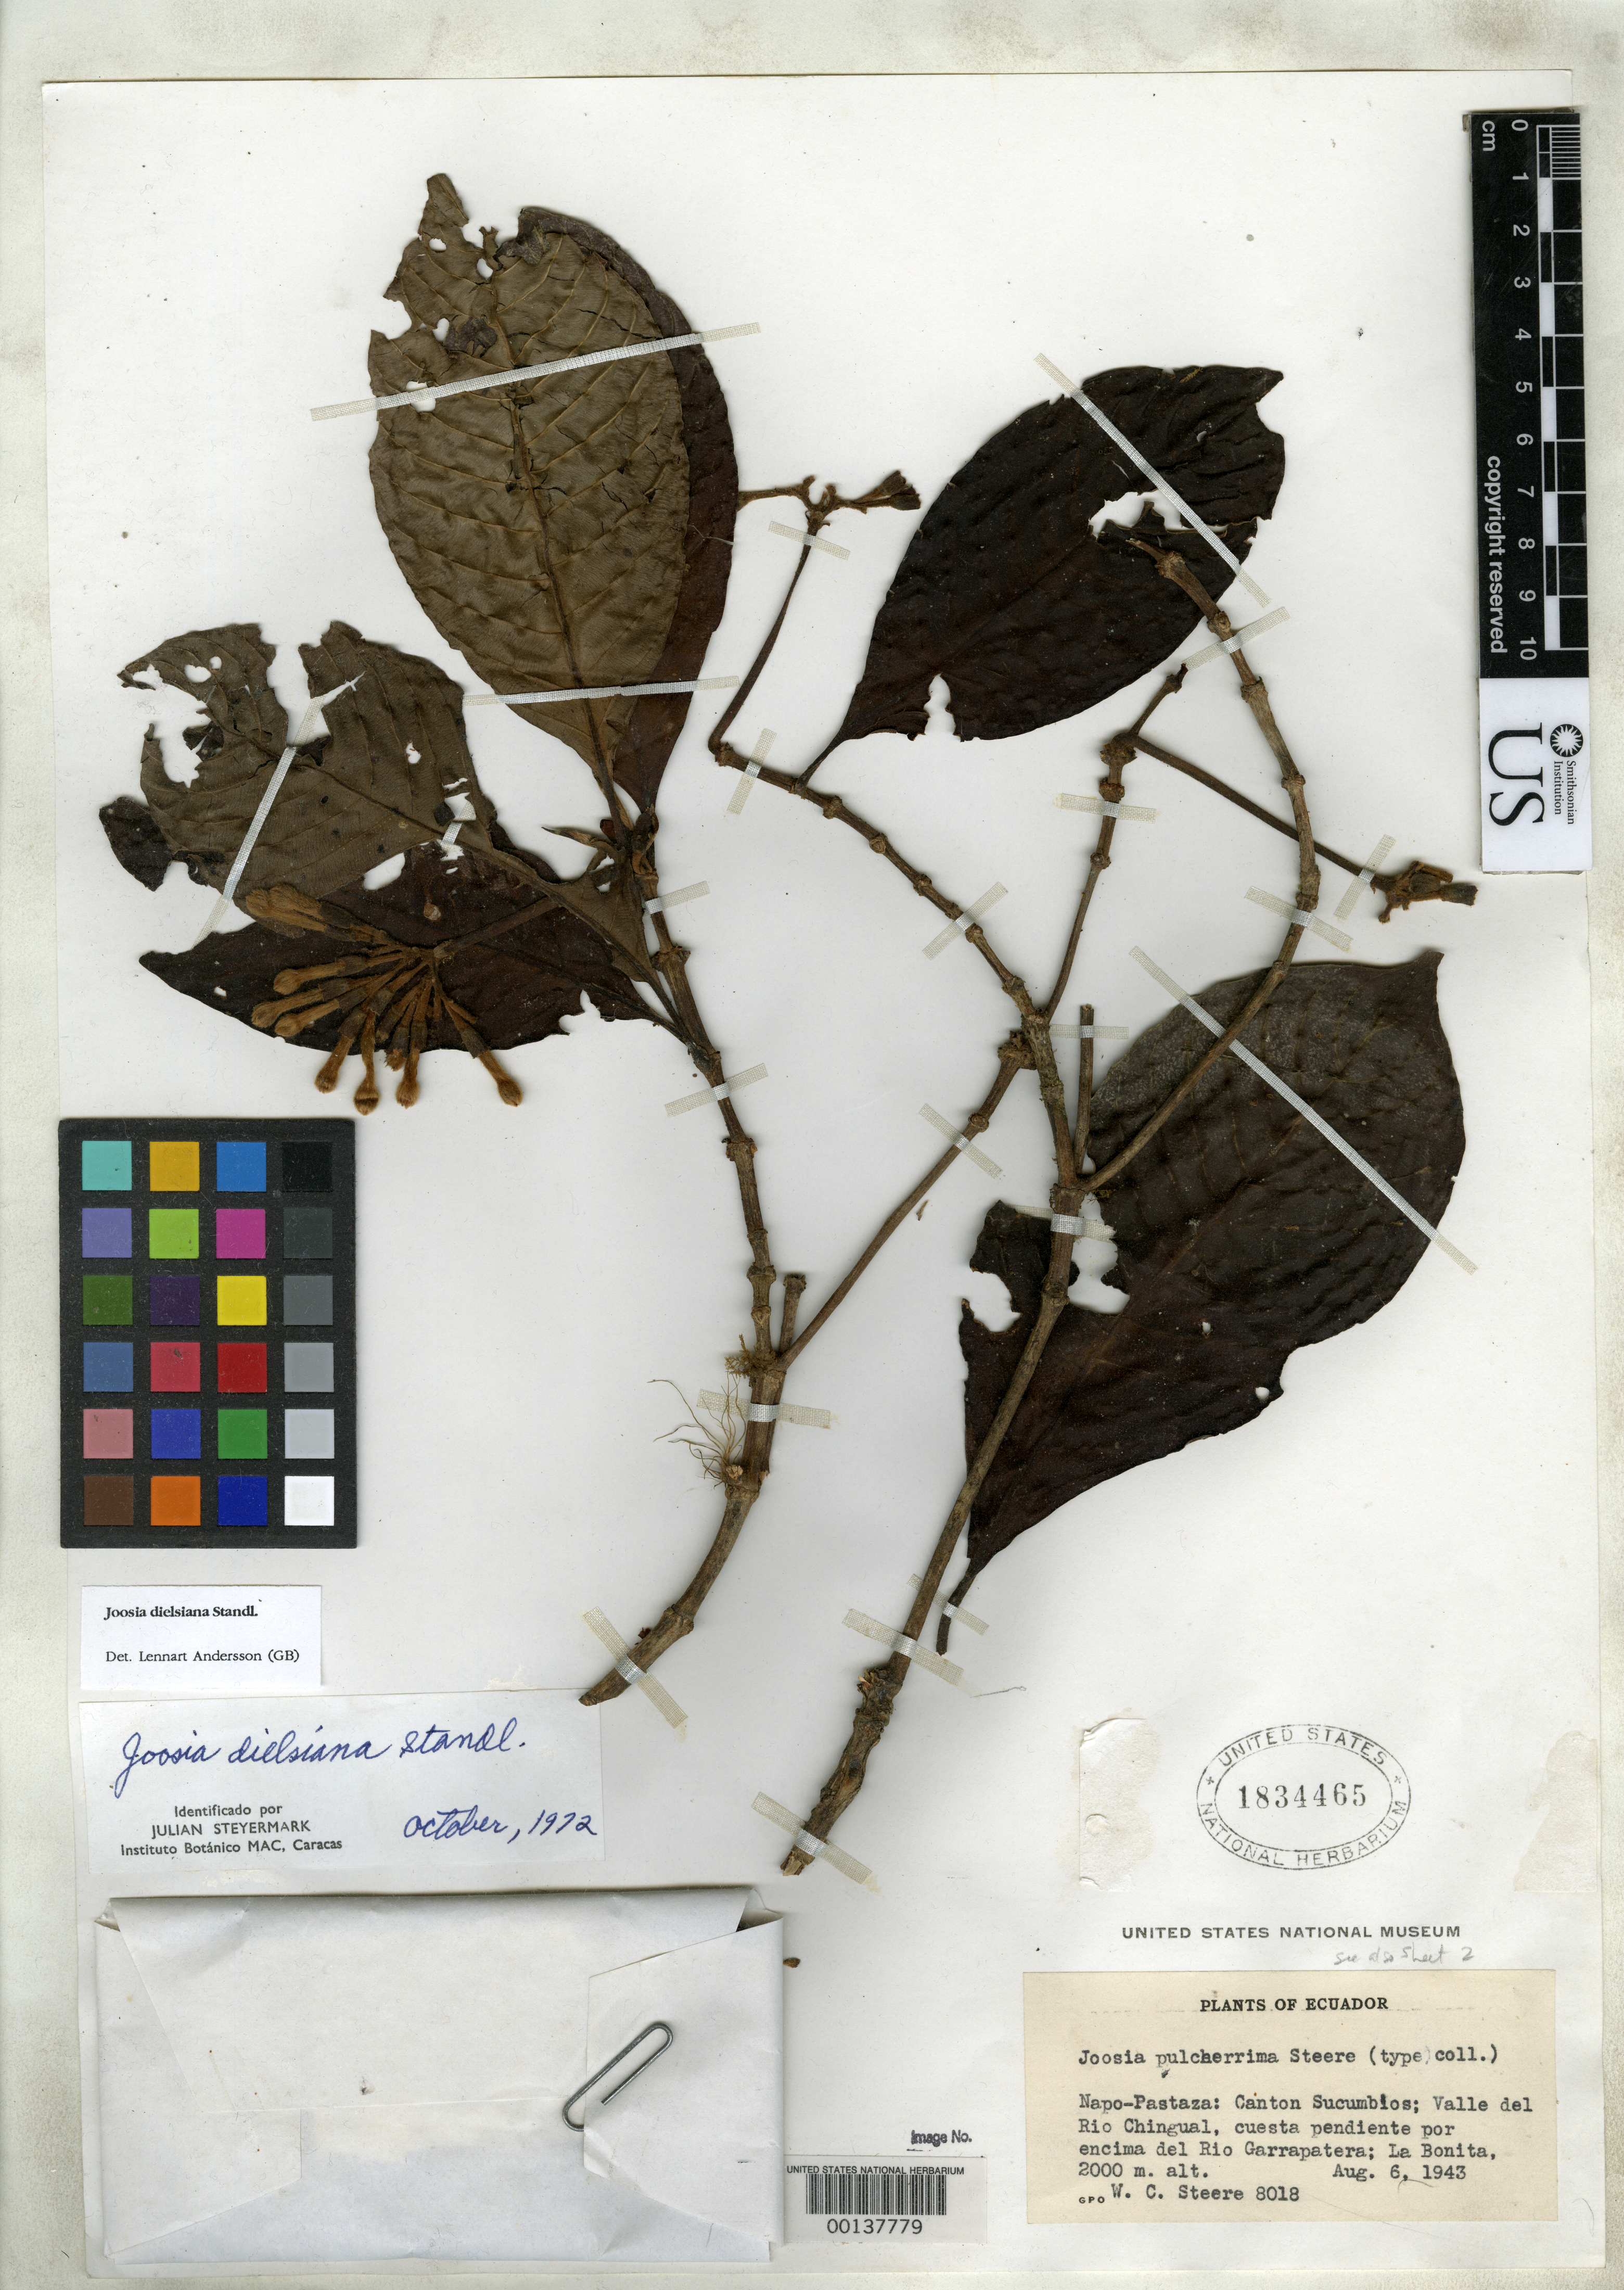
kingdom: Plantae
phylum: Tracheophyta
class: Magnoliopsida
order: Gentianales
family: Rubiaceae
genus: Joosia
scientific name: Joosia pulcherrima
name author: Steere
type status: Isotype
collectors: W. C. Steere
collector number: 8018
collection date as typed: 06 Aug 1943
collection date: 1943-08-06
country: Ecuador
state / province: Sucumbíos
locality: Valle del Rio Chingual, La Bonita.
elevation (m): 2000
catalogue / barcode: US 1834465